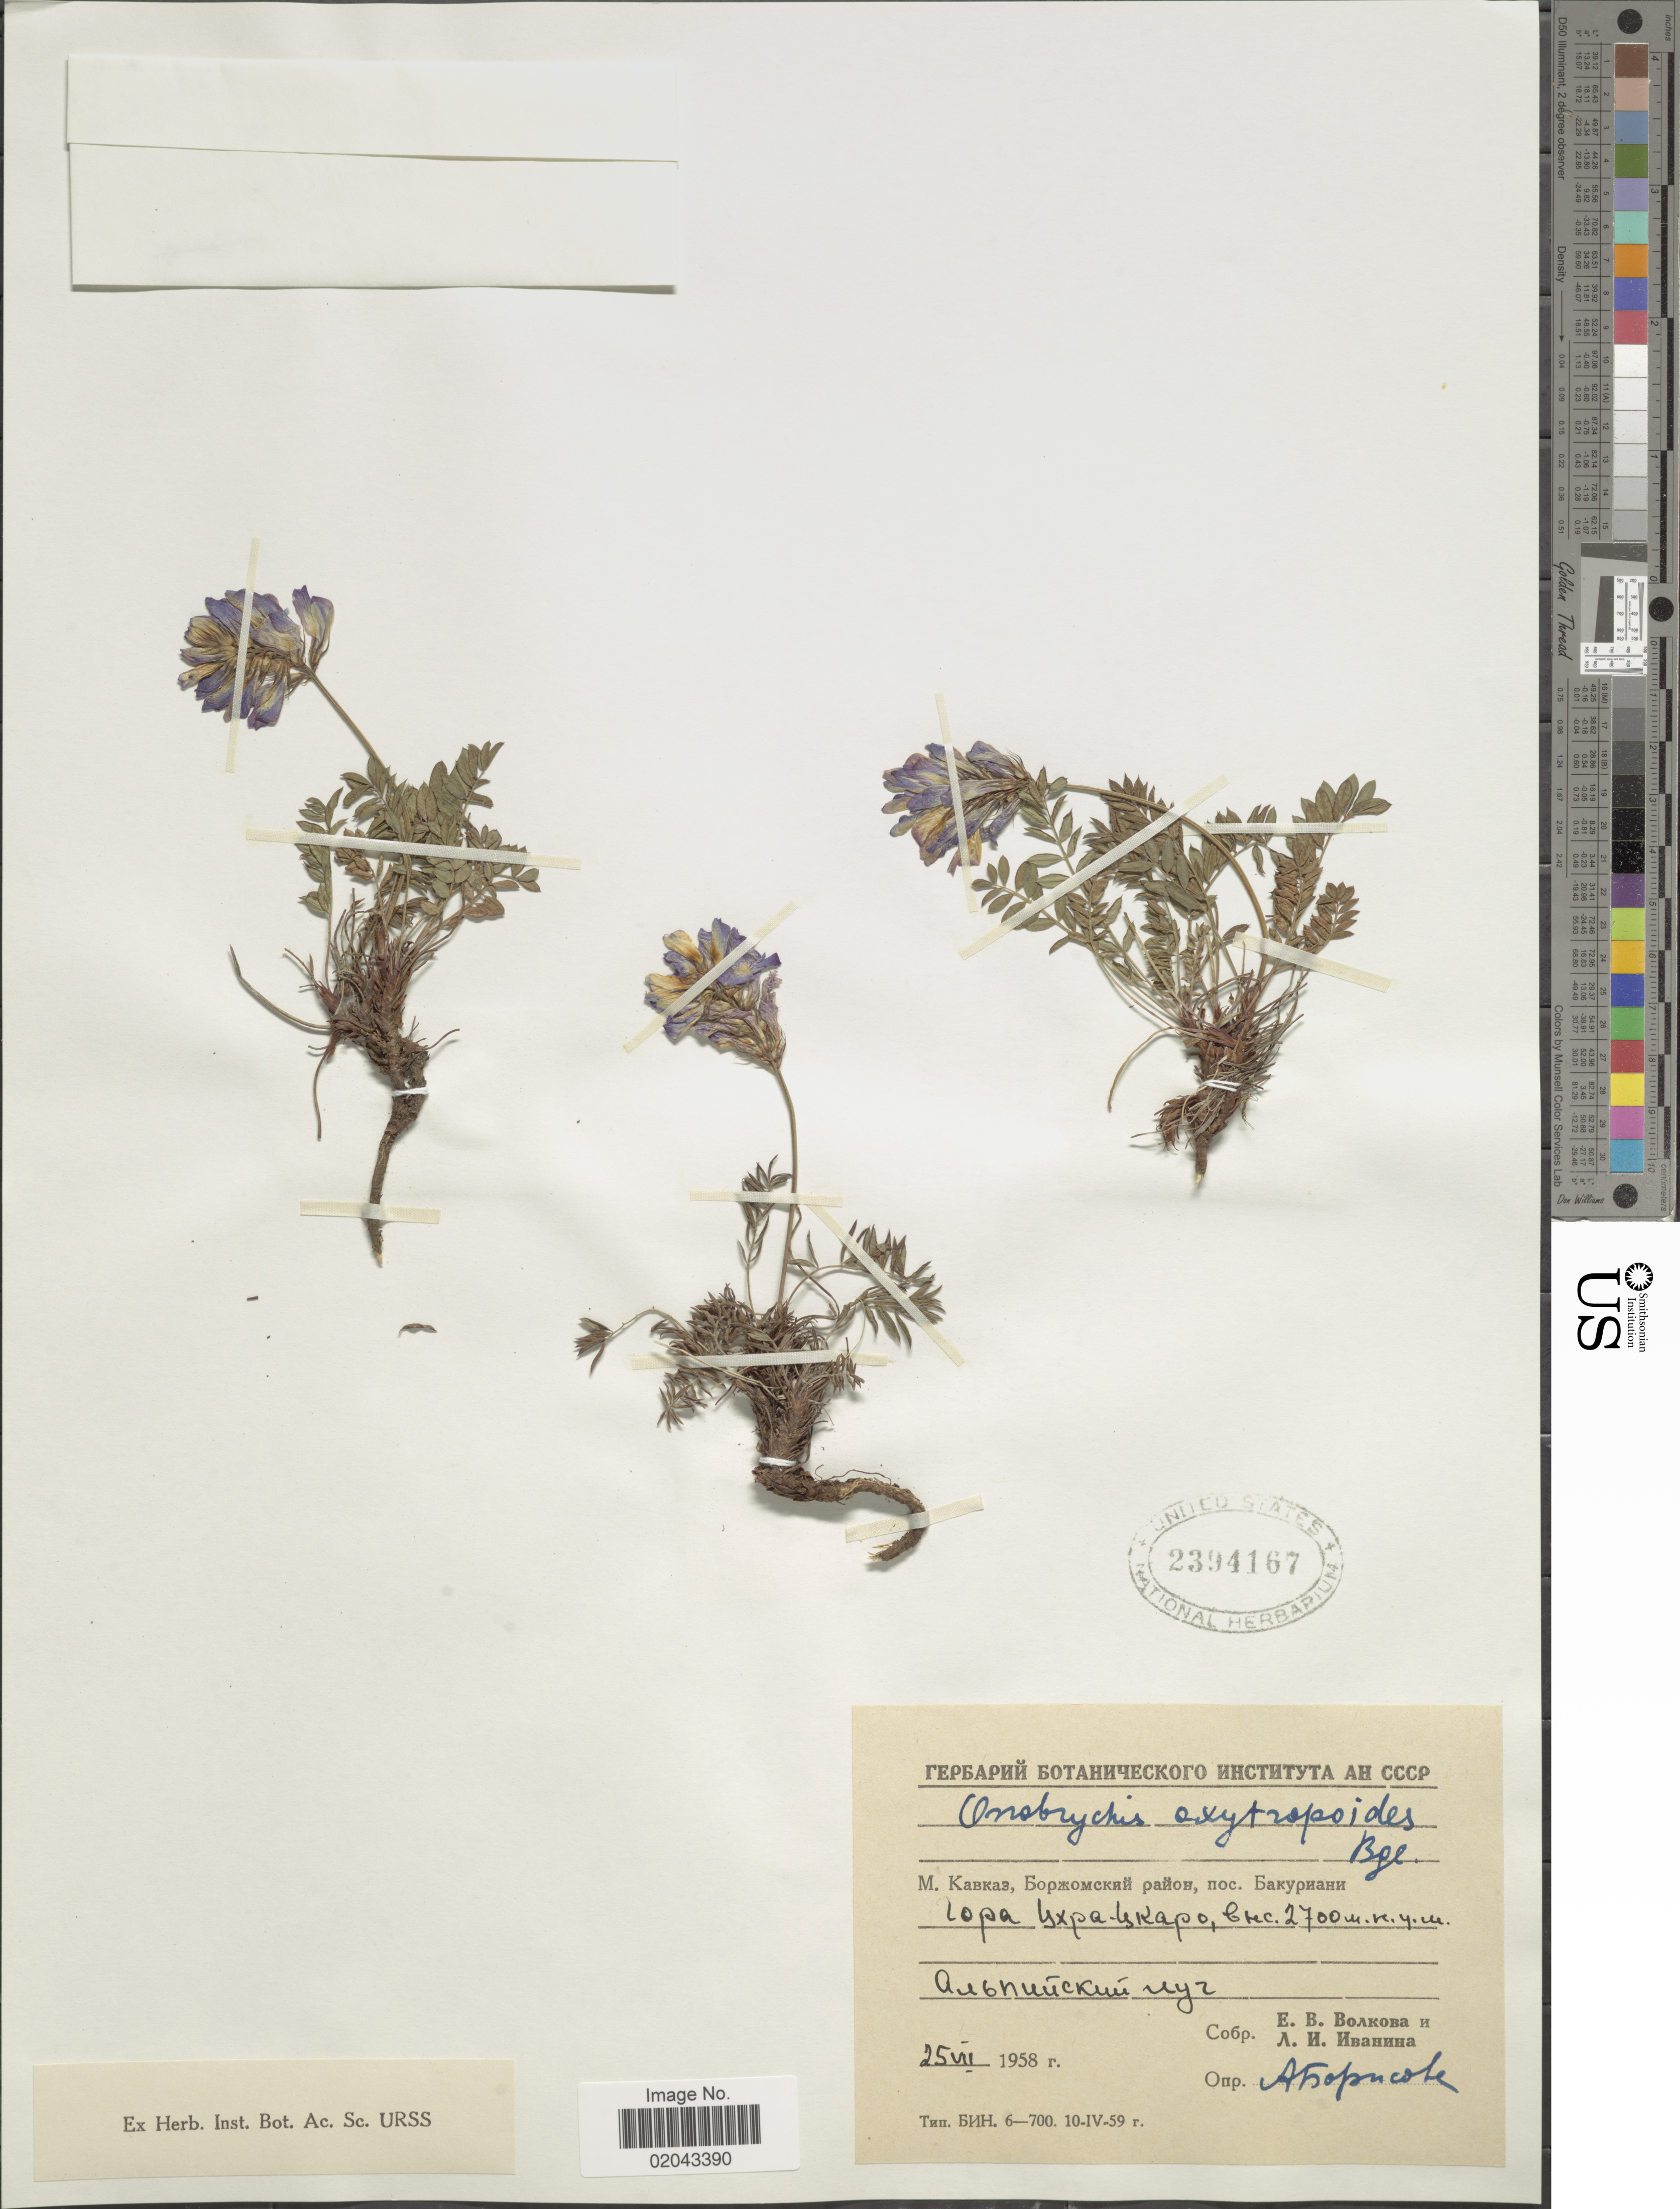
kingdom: Plantae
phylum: Tracheophyta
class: Magnoliopsida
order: Fabales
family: Fabaceae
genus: Onobrychis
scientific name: Onobrychis oxytropoides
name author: Bunge ex Boiss.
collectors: E. V. Volkova & L. Ivanina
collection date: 1958-07-25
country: Georgia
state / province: Samtskhe-Javakheti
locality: Bakuriani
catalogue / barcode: US 2394167